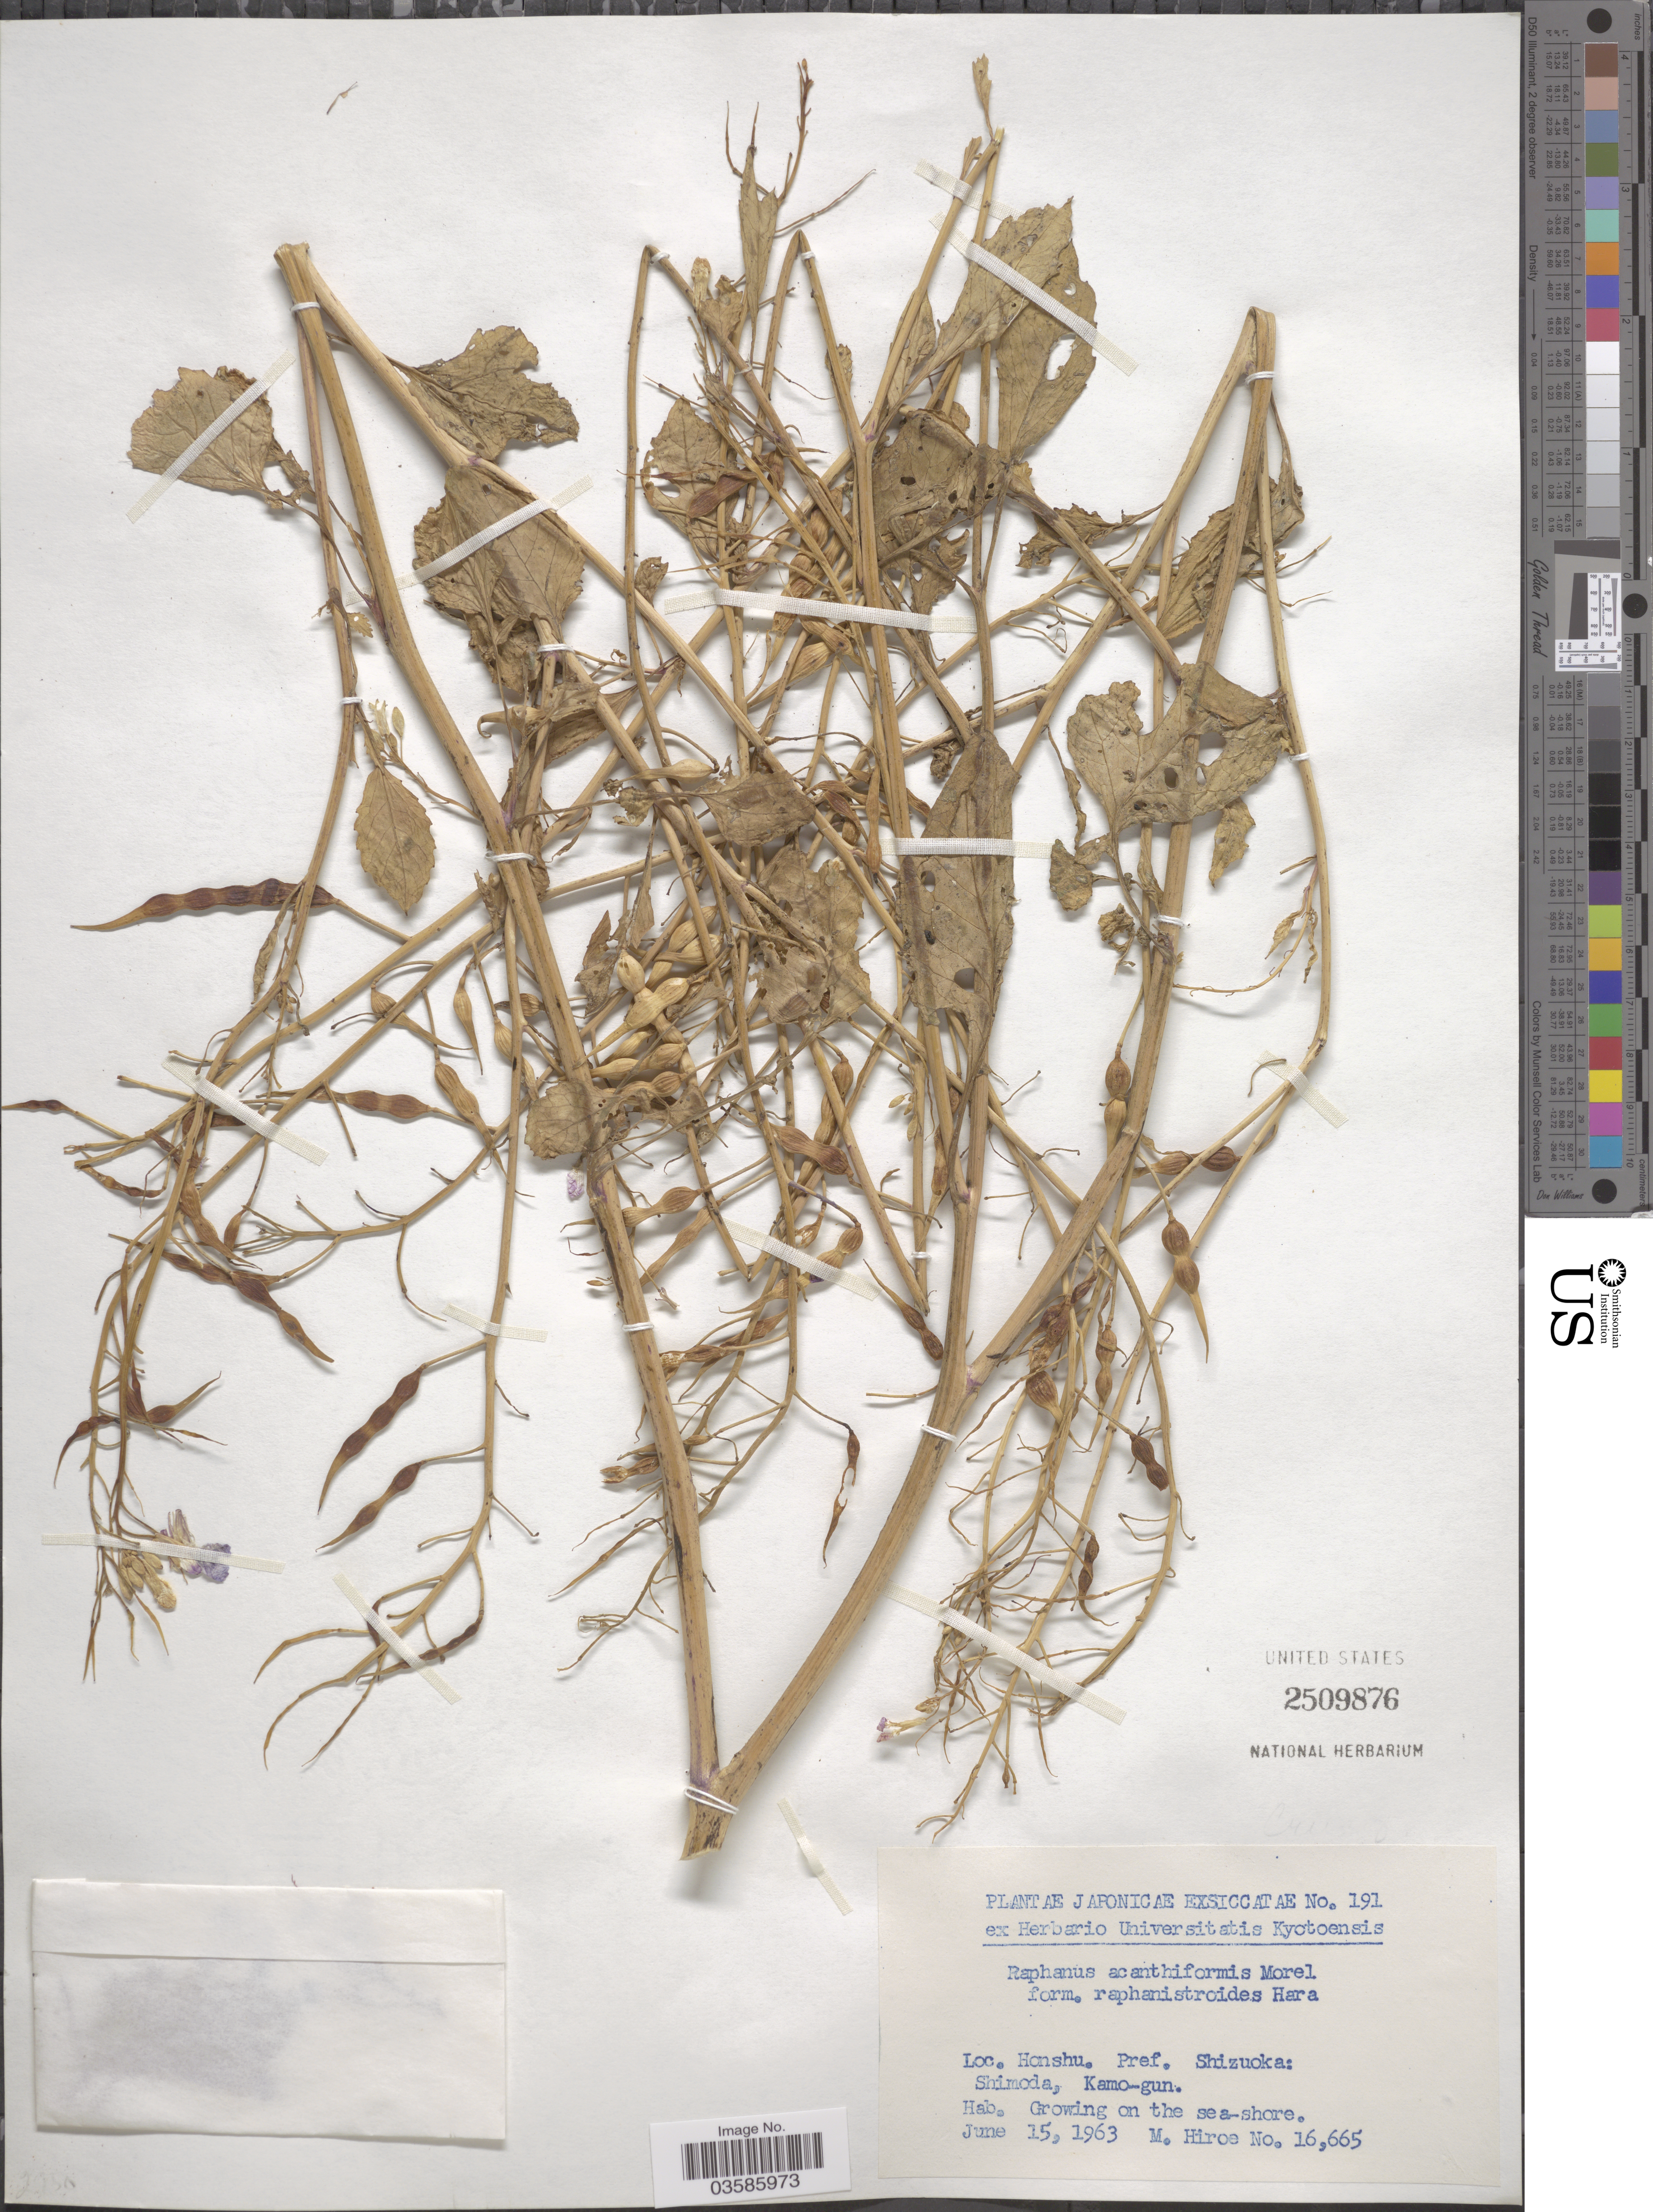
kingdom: Plantae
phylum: Tracheophyta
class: Magnoliopsida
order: Brassicales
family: Brassicaceae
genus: Raphanus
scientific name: Raphanus acanthiformis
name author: Morel ex Sasaki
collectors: M. Hiroe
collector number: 16665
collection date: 1963-06-15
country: Japan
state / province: Sizuoka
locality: Honshu, Pref. Shizuoka: Shimoda, Kamo-gun.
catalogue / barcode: US 2509876